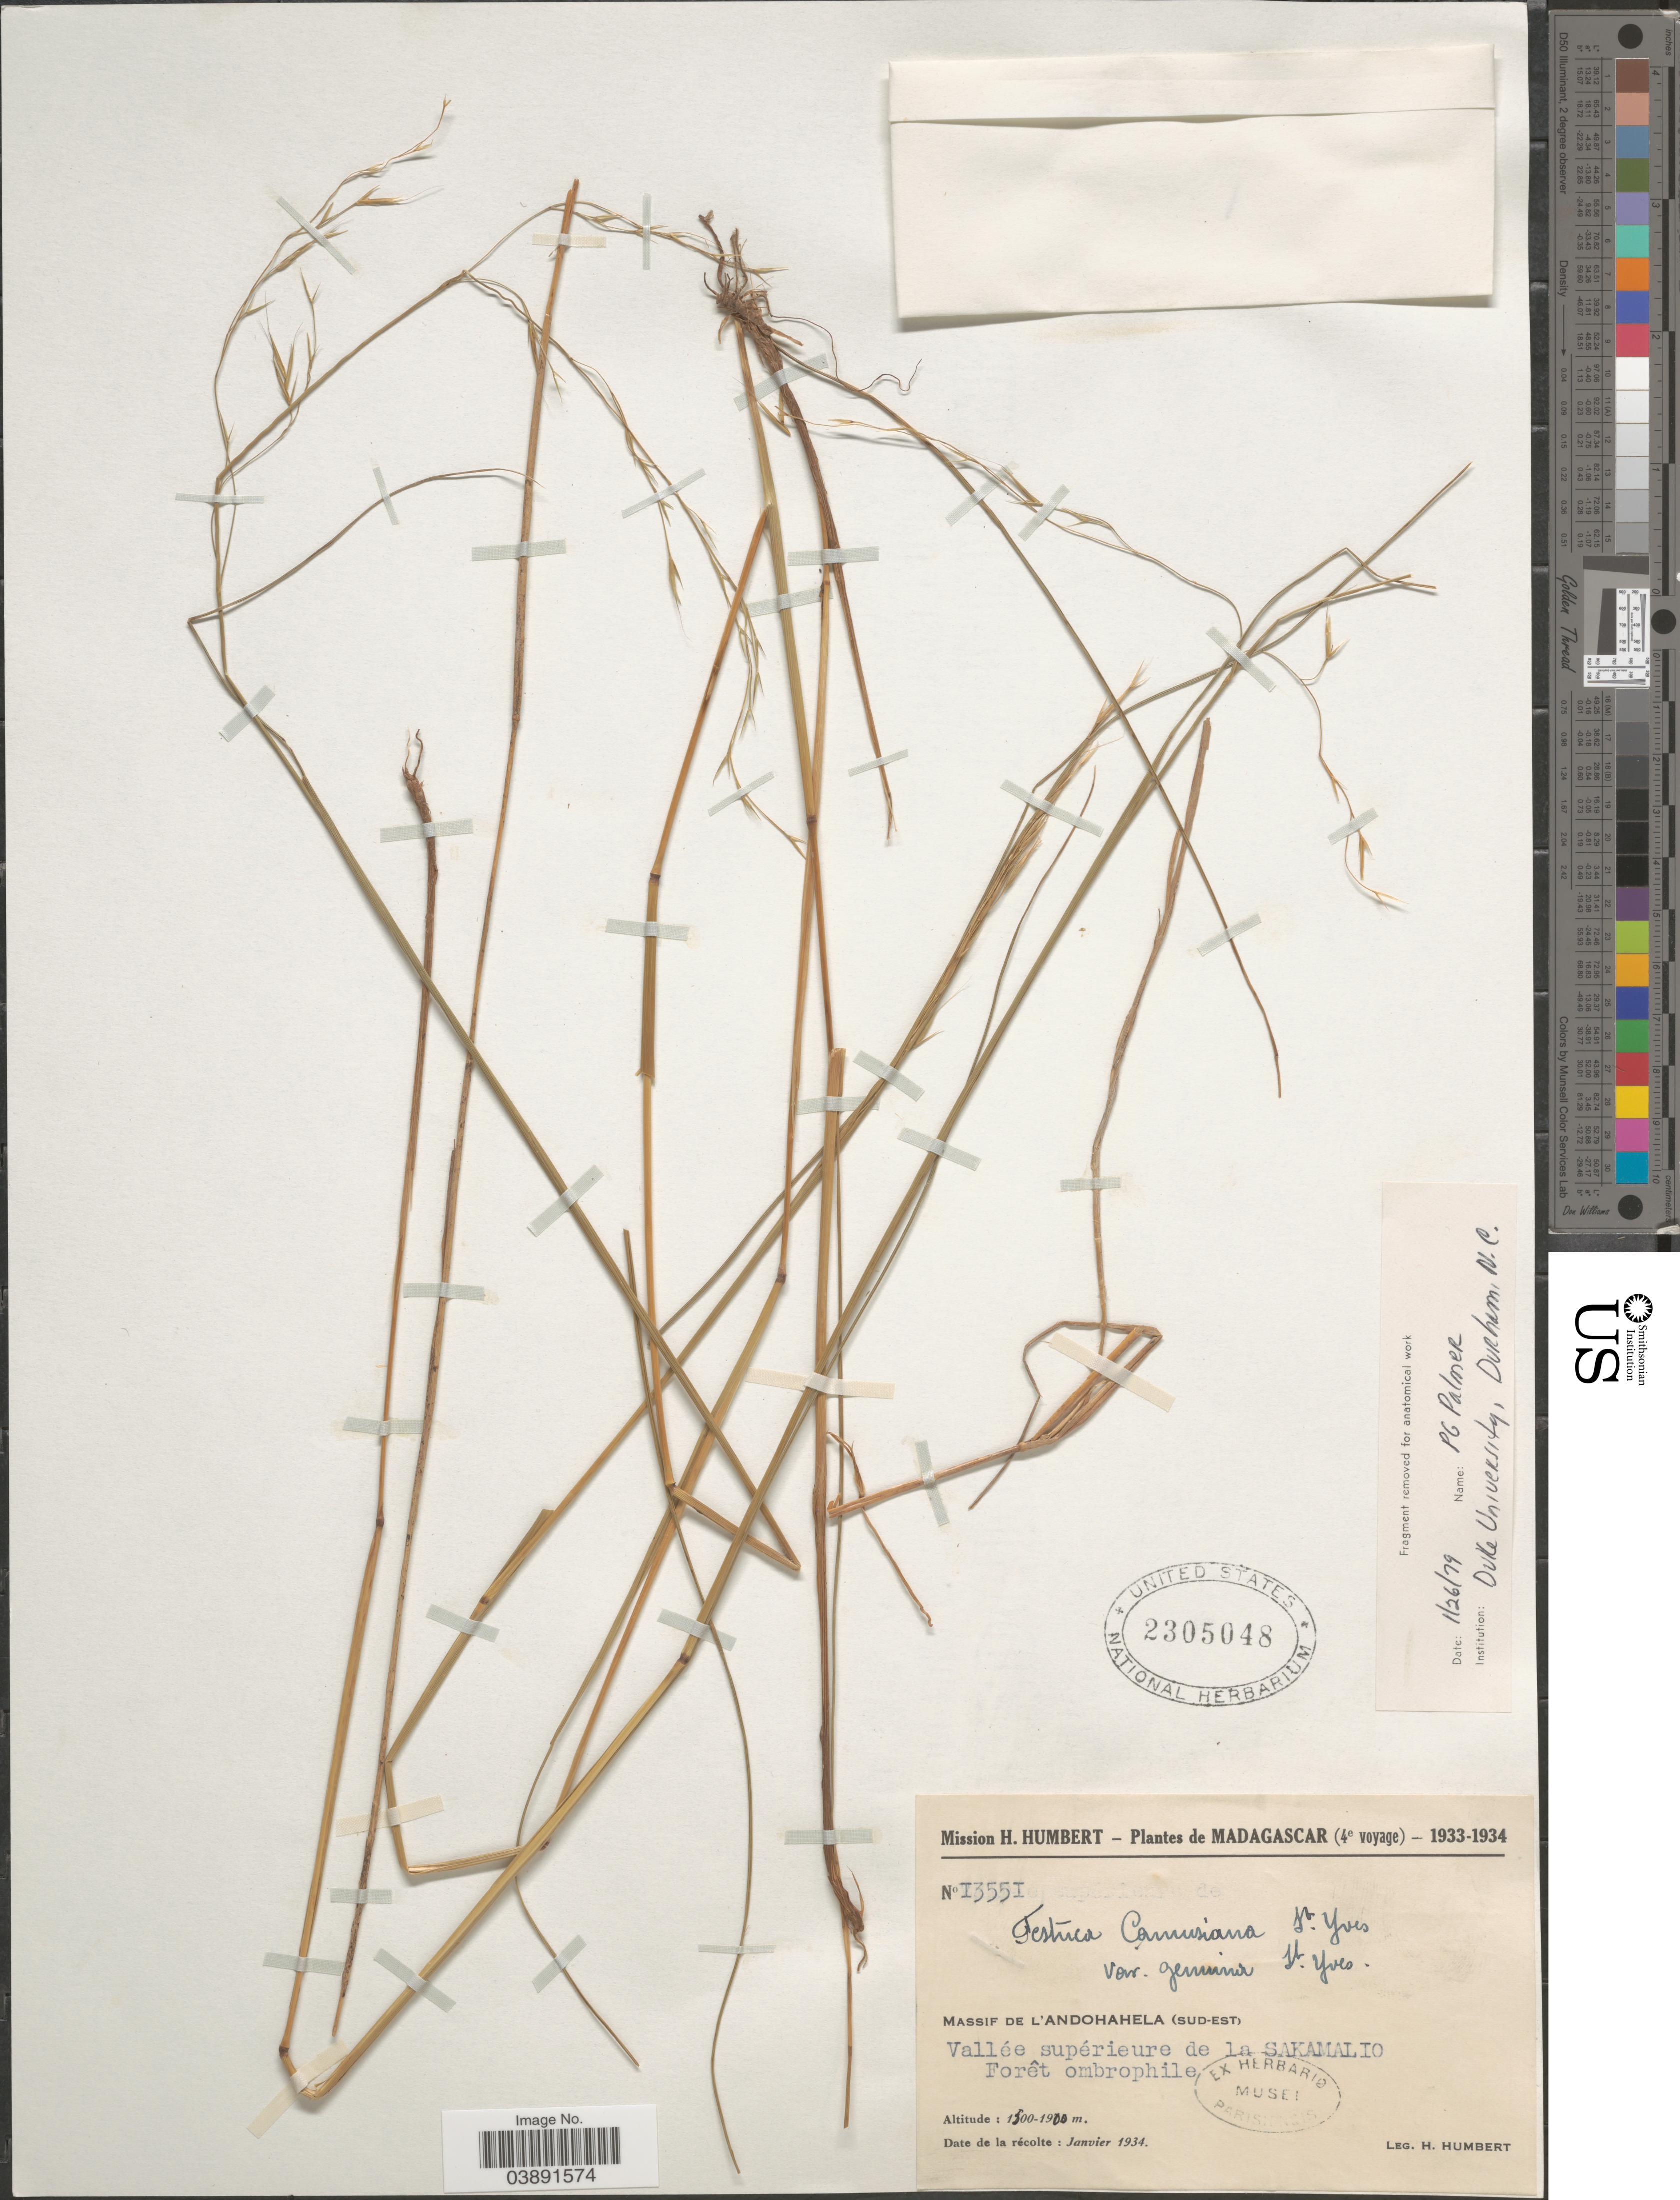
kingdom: Plantae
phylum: Tracheophyta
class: Liliopsida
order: Poales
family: Poaceae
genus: Festuca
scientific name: Festuca chodatiana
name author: (St.-Yves) E.B. Alexeev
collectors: H. Humbert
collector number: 13551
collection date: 1934-01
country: Madagascar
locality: Massif de l'Andohahela (sud-est). Vallée supérieure de la Sakamalio. Forêt ombrophile.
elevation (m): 1500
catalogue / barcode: US 2305048